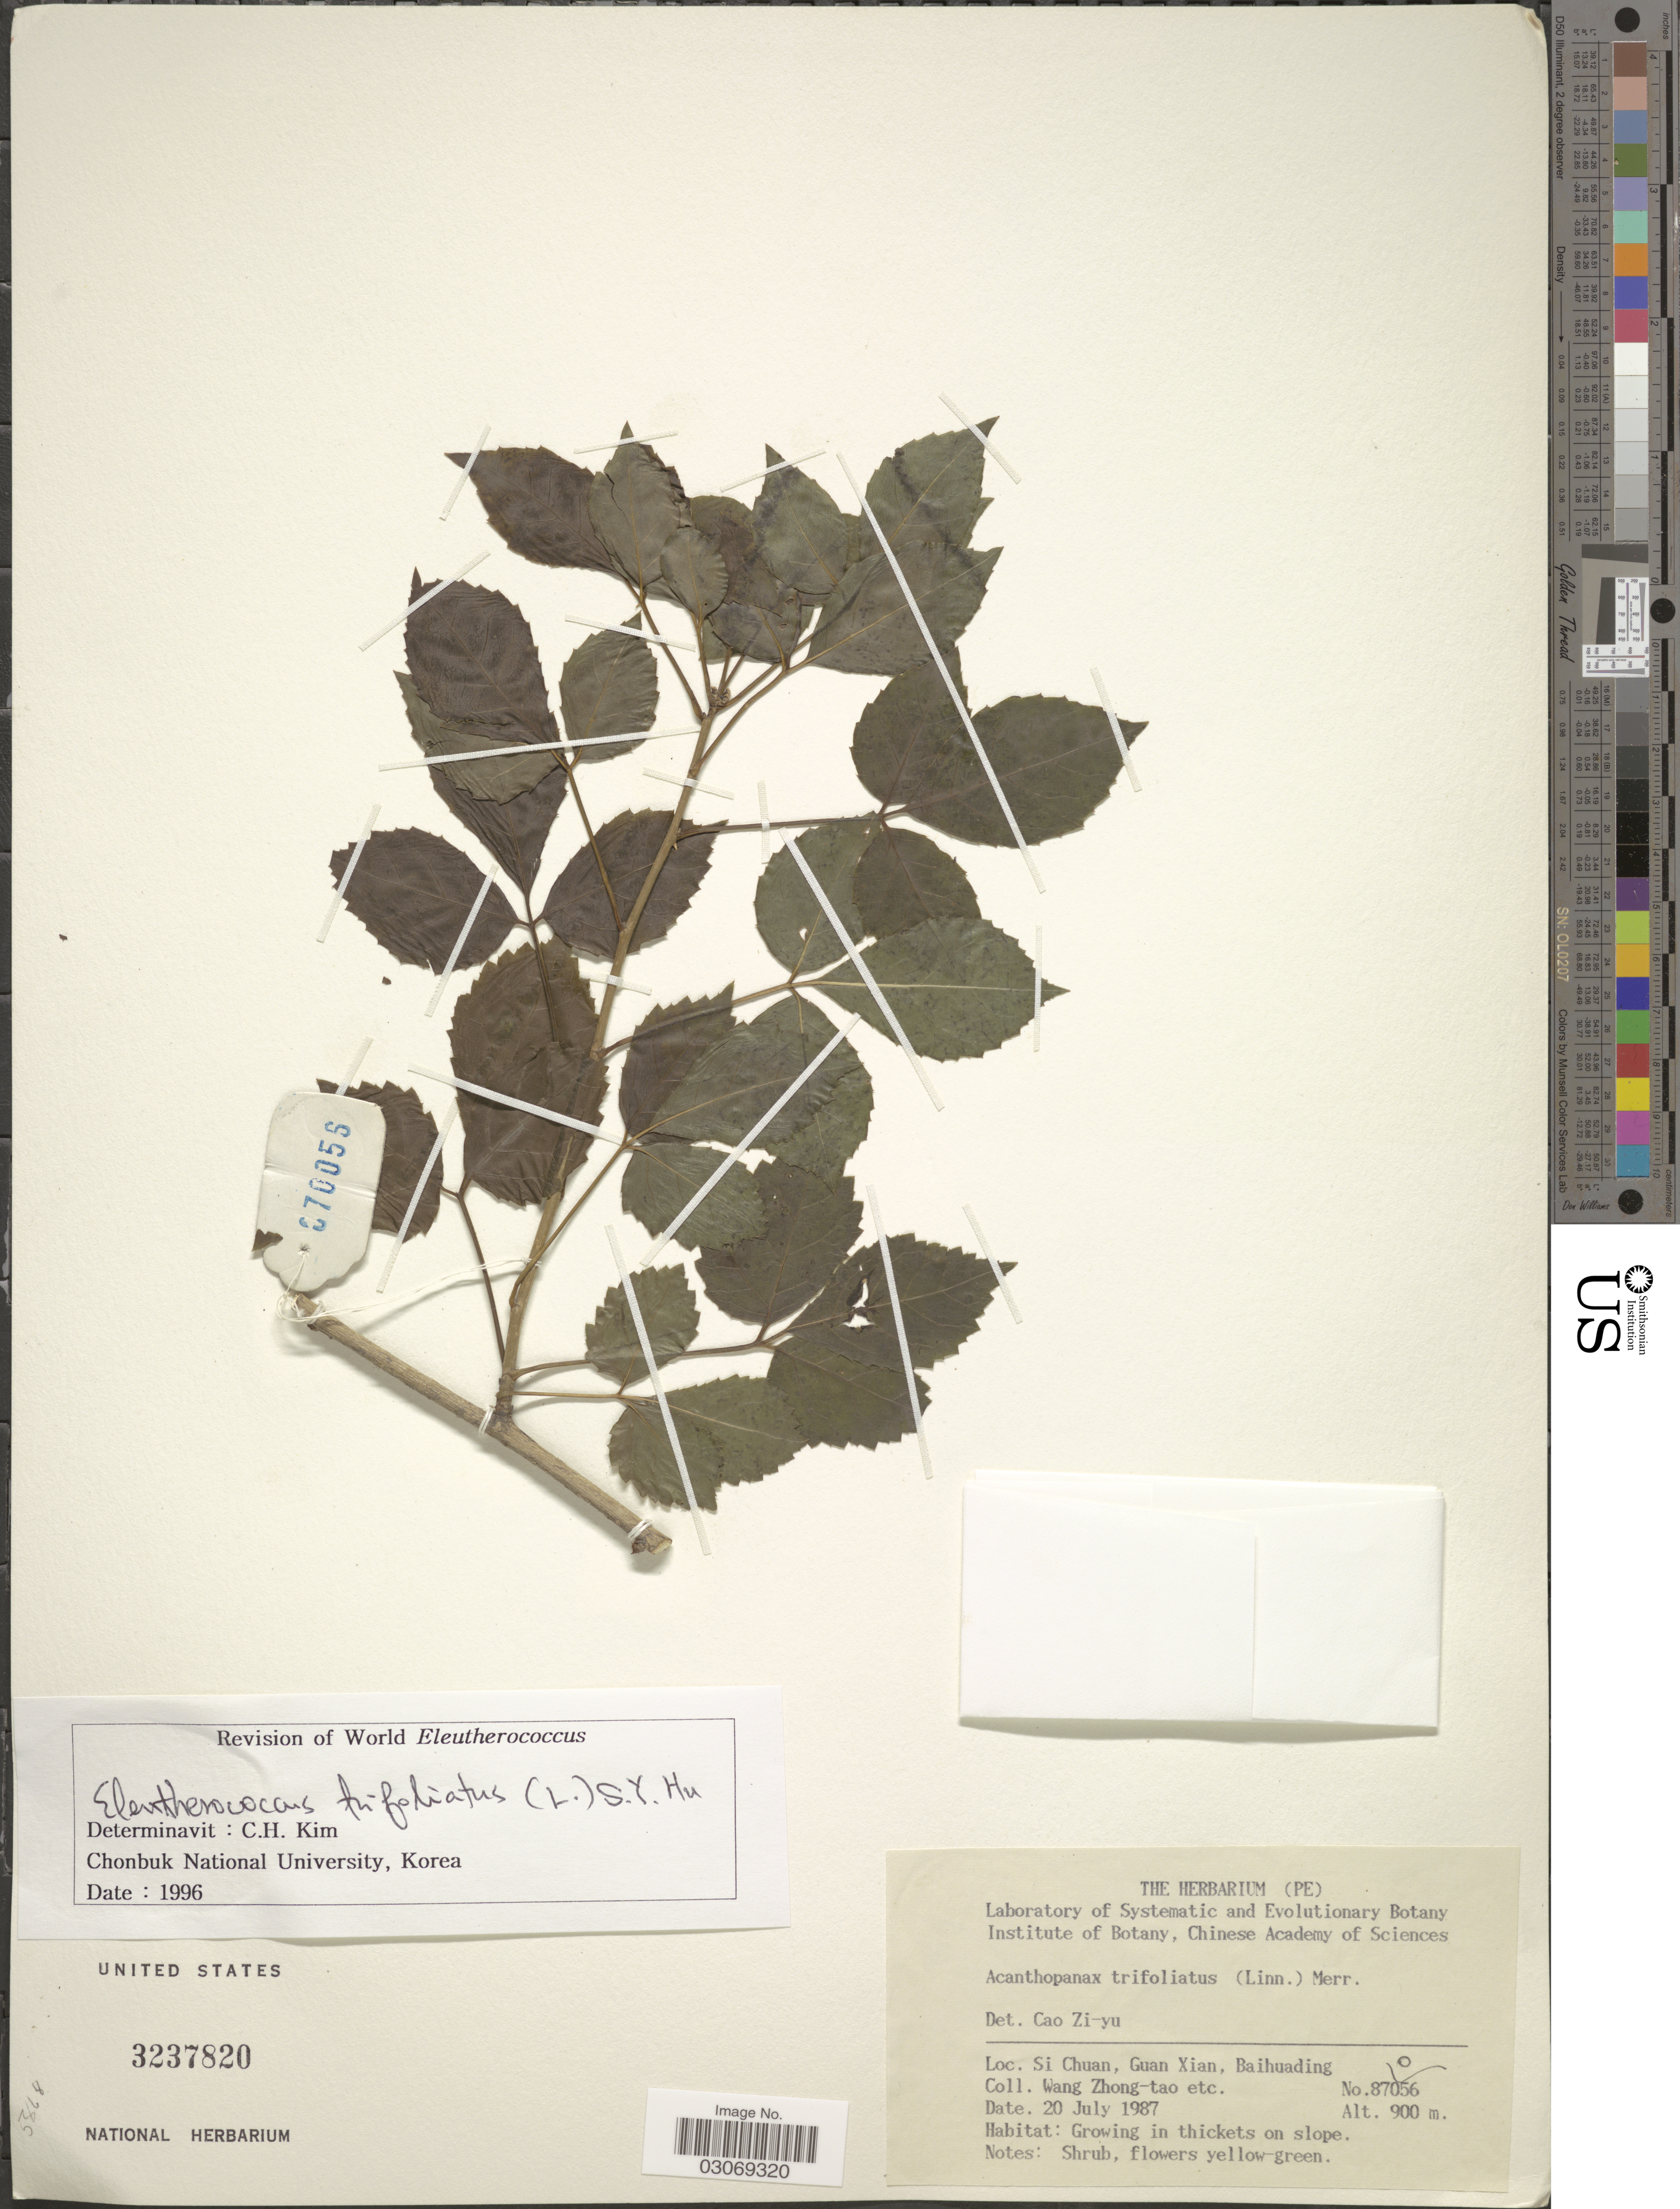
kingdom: Plantae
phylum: Tracheophyta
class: Magnoliopsida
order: Apiales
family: Araliaceae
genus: Eleutherococcus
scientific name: Eleutherococcus trifoliatus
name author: (L.) S.Y. Hu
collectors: W. Zhong-Tao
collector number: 870056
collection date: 1987-07-20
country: China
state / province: Sichuan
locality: Si Chuan, Guan Xian, Baihuading.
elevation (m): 900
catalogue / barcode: US 3237820